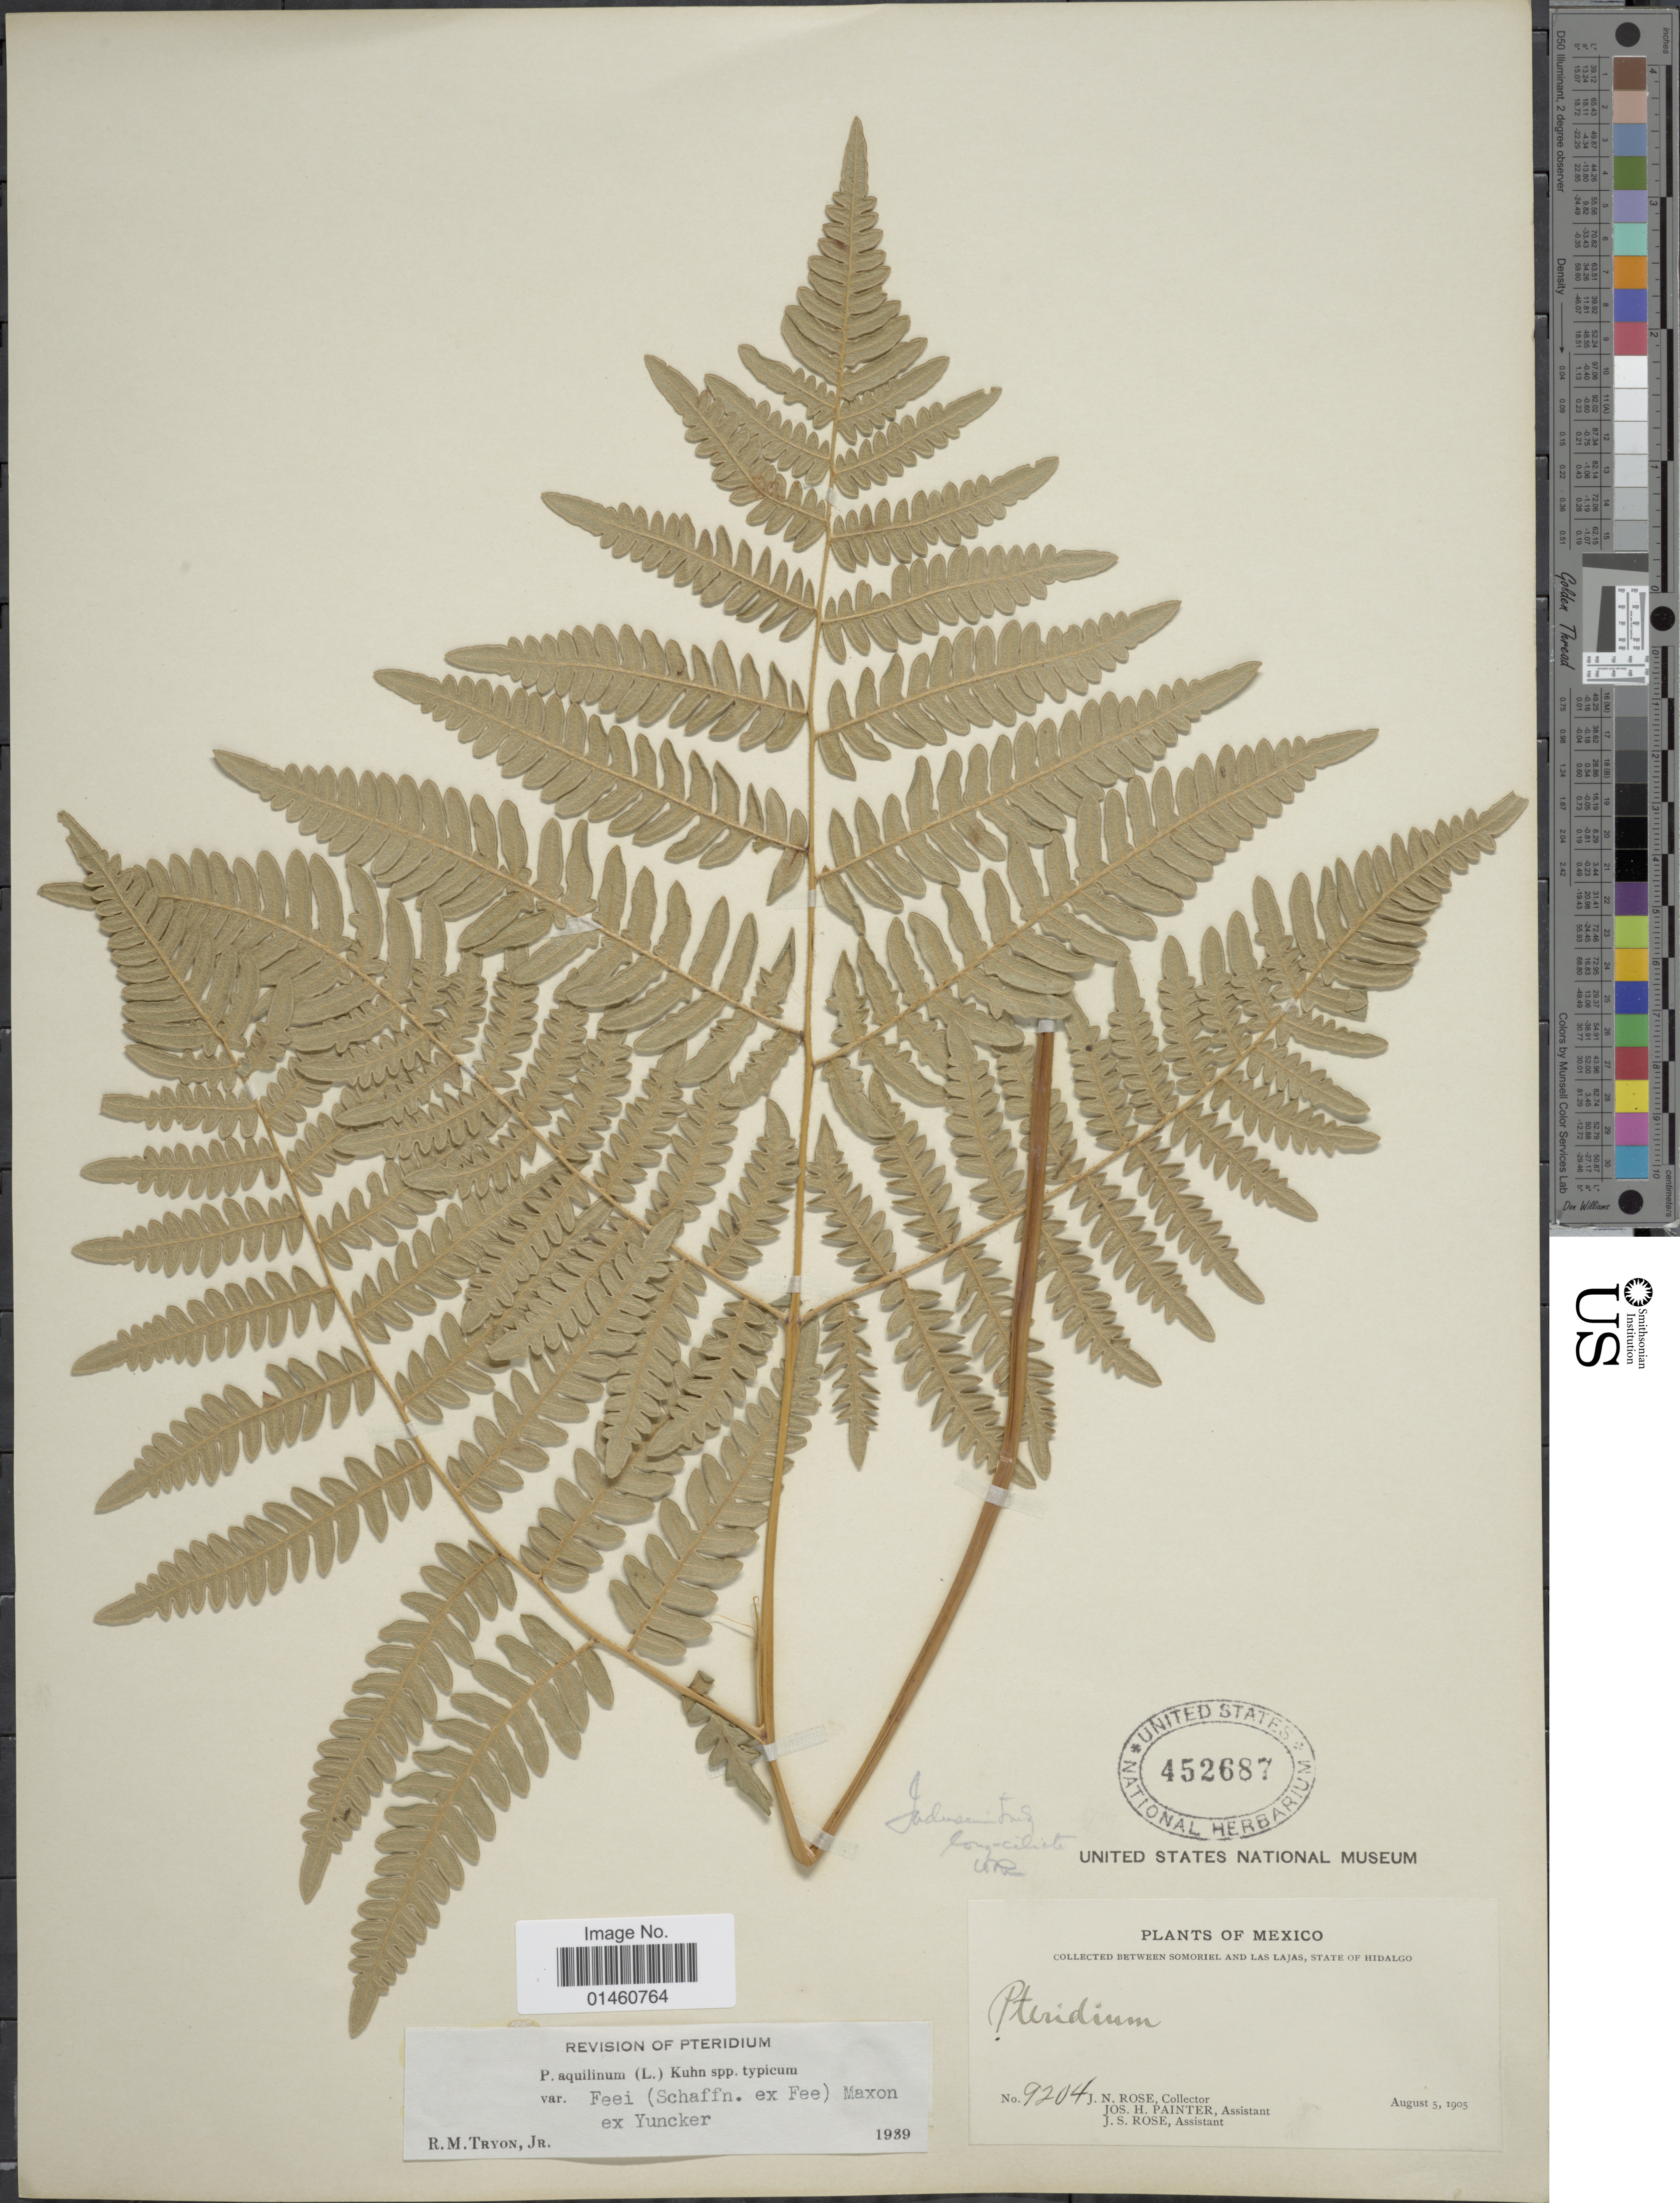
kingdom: Plantae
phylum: Tracheophyta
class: Polypodiopsida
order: Polypodiales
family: Dennstaedtiaceae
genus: Pteridium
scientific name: Pteridium aquilinum var. feei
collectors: J. N. Rose, J. H. Painter & J. S. Rose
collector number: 9204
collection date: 1905-08-05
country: Mexico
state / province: Hidalgo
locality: Between Somoriel and Las Lajas.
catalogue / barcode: US 452687